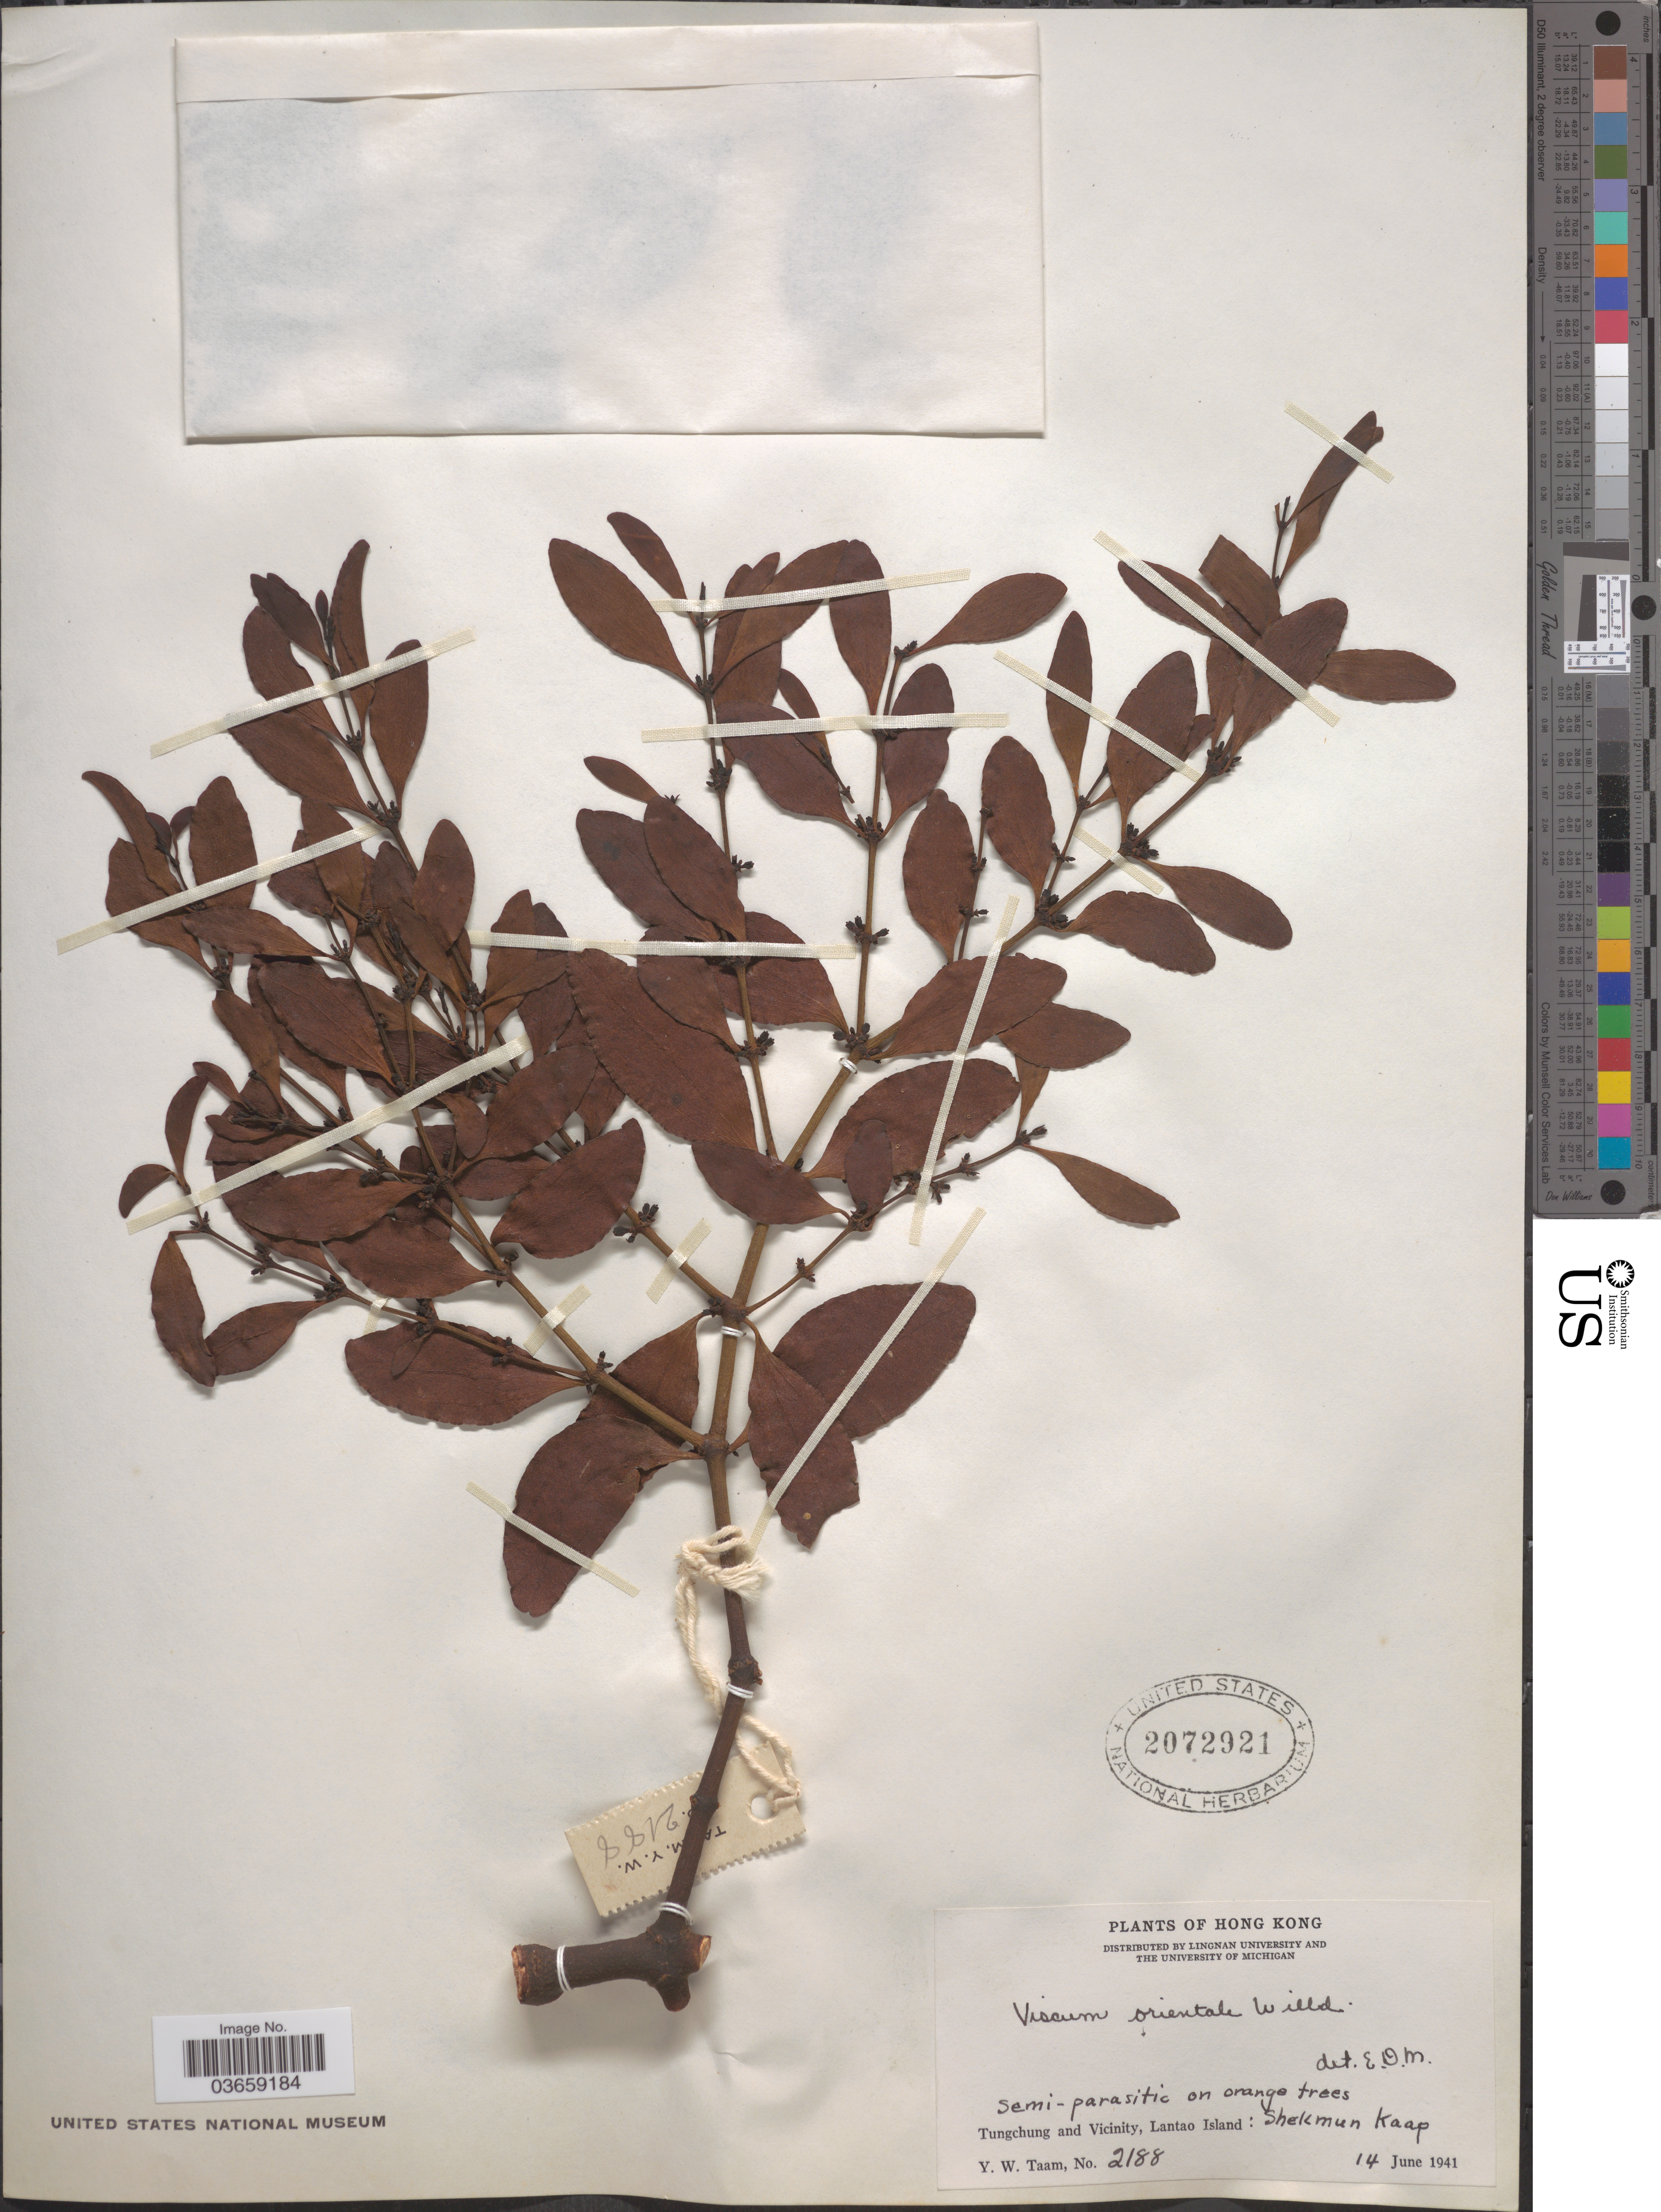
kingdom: Plantae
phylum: Tracheophyta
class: Magnoliopsida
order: Santalales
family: Viscaceae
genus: Viscum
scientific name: Viscum orientale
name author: DC.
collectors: Y. W. Taam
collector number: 2188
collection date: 1941-06-14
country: China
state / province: Hong Kong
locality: Tungchung and Vicinity, Lantao Island: Shekmun Kaap.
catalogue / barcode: US 2072921